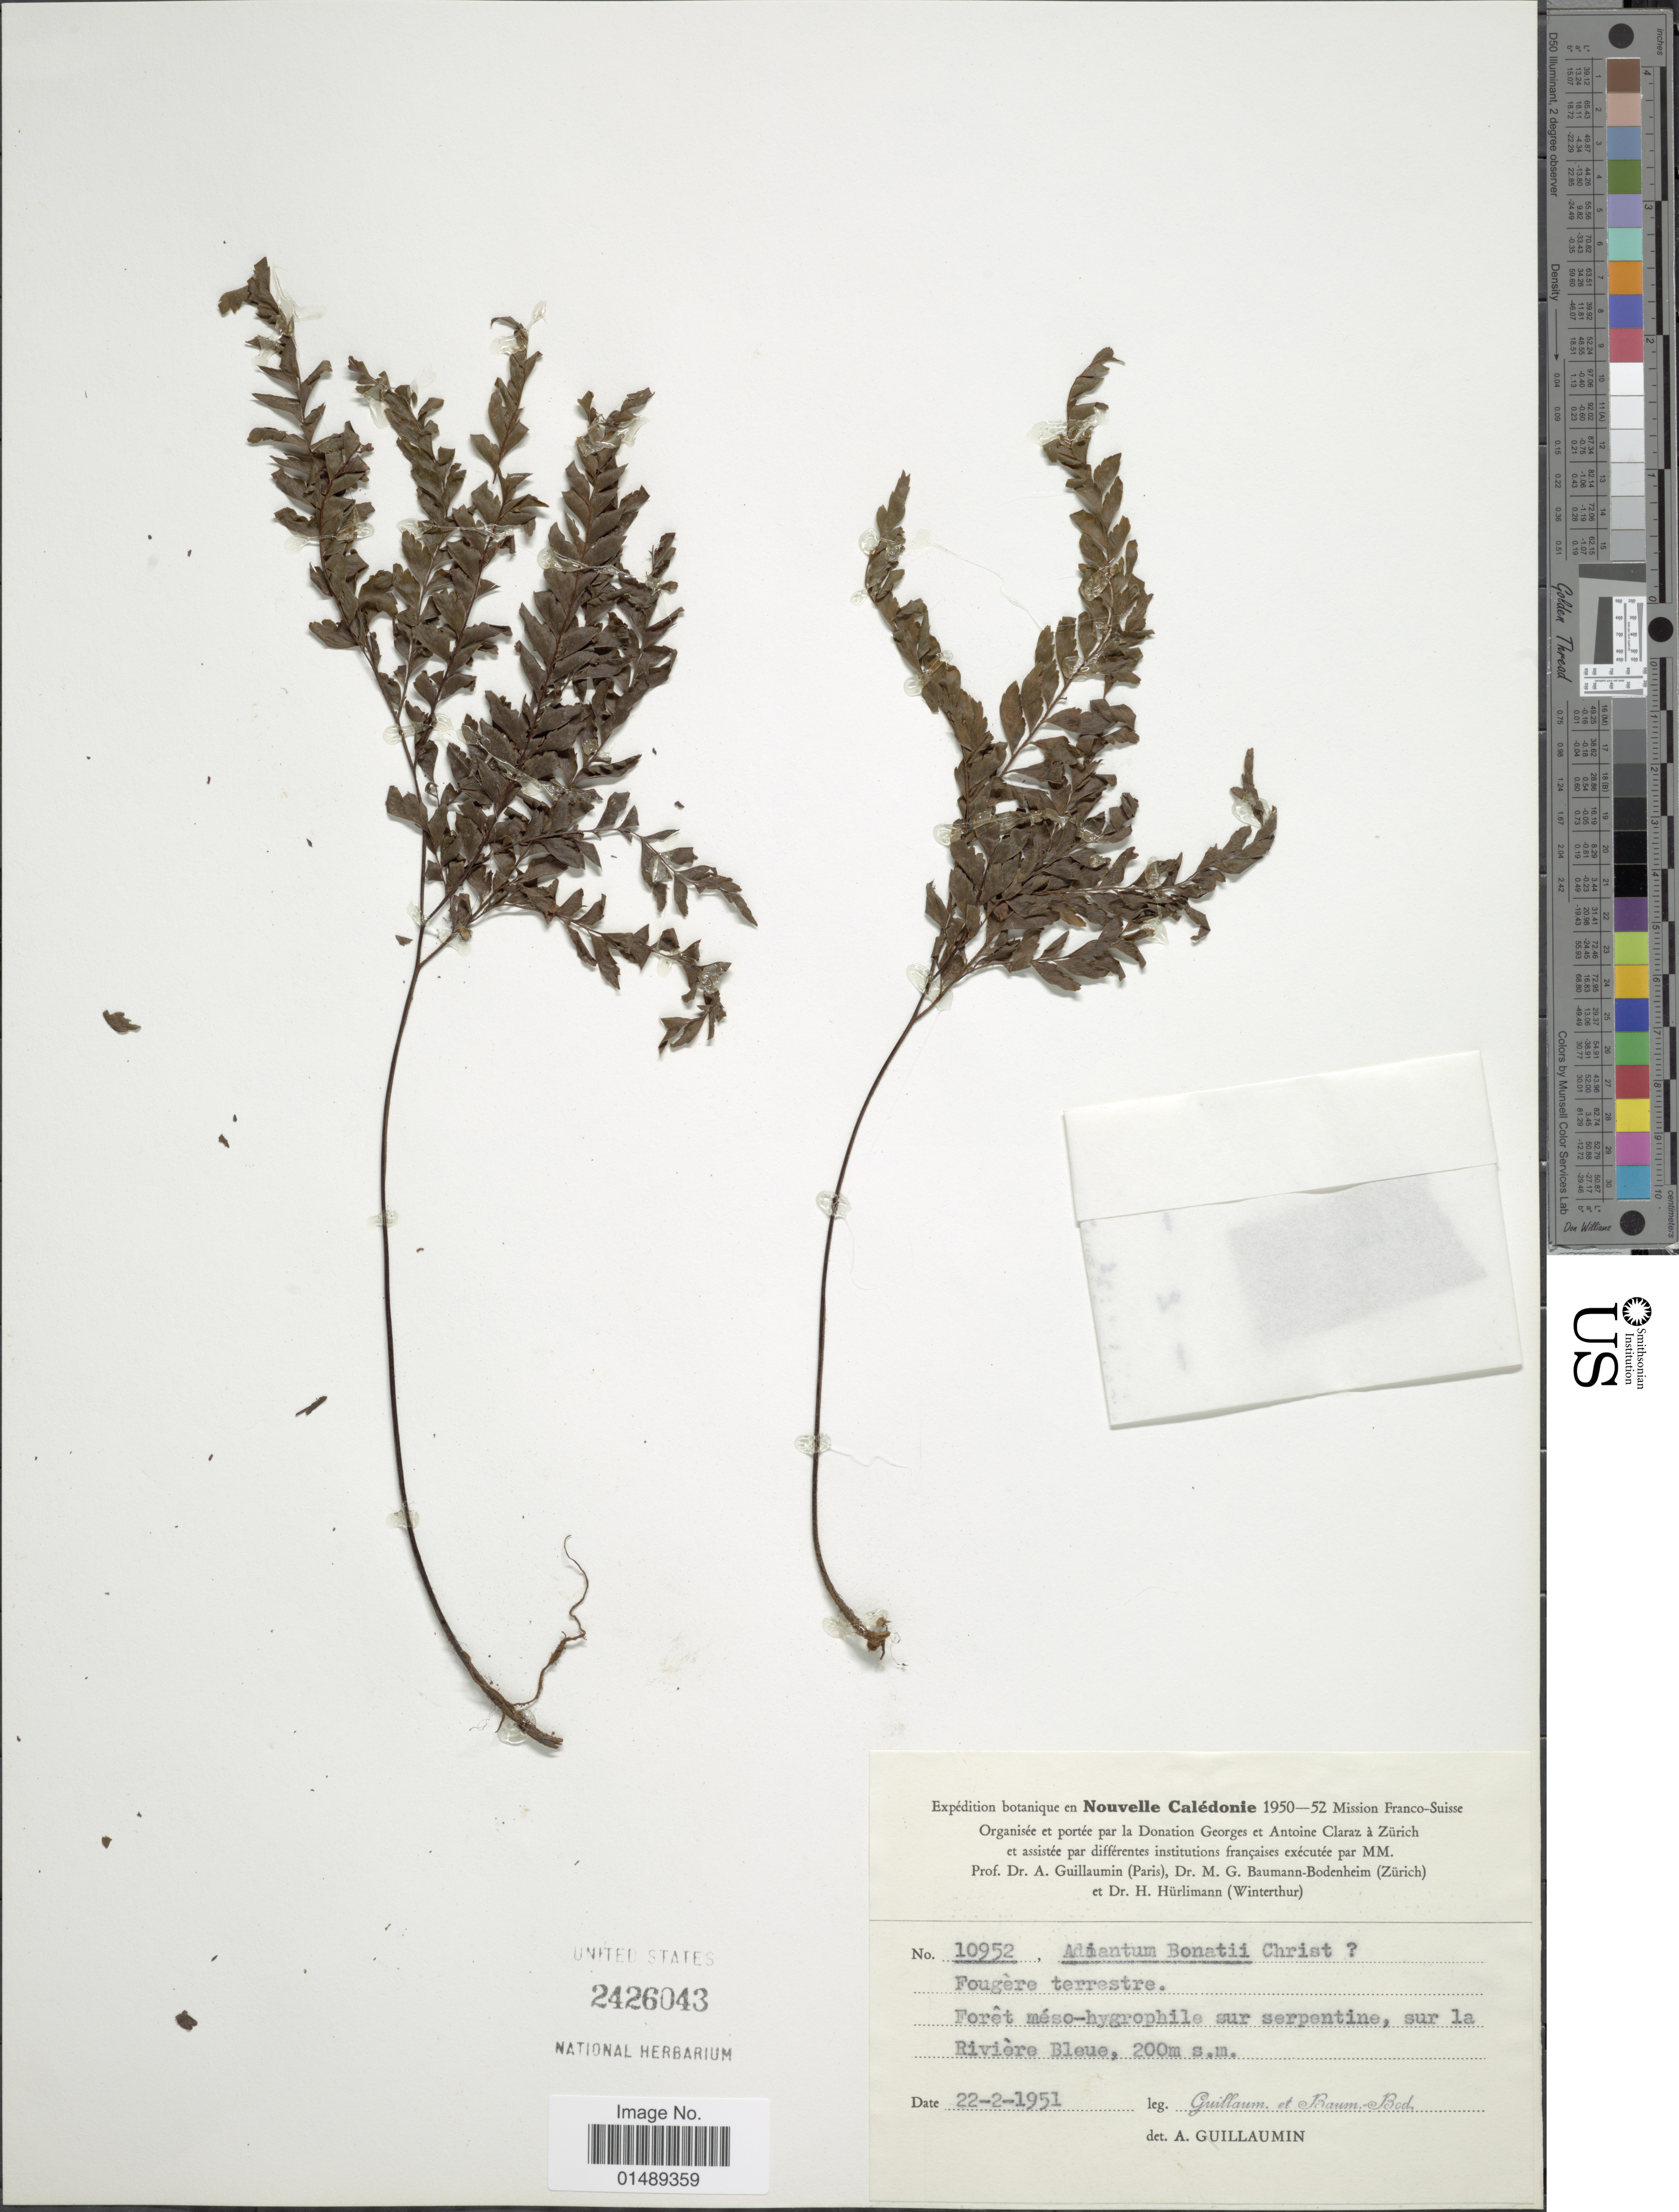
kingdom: Plantae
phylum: Tracheophyta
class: Polypodiopsida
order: Polypodiales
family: Pteridaceae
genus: Adiantum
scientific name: Adiantum novae-caledoniae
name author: Keyserl.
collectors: A. Guillaumin & M. G. Baumann-Bodenheim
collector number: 10952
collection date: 1951-02-22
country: New Caledonia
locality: New Caledonia, Foret meso-hygrophile sure serpentine, sur la Riviere Bleue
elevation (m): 200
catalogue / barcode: US 2426043